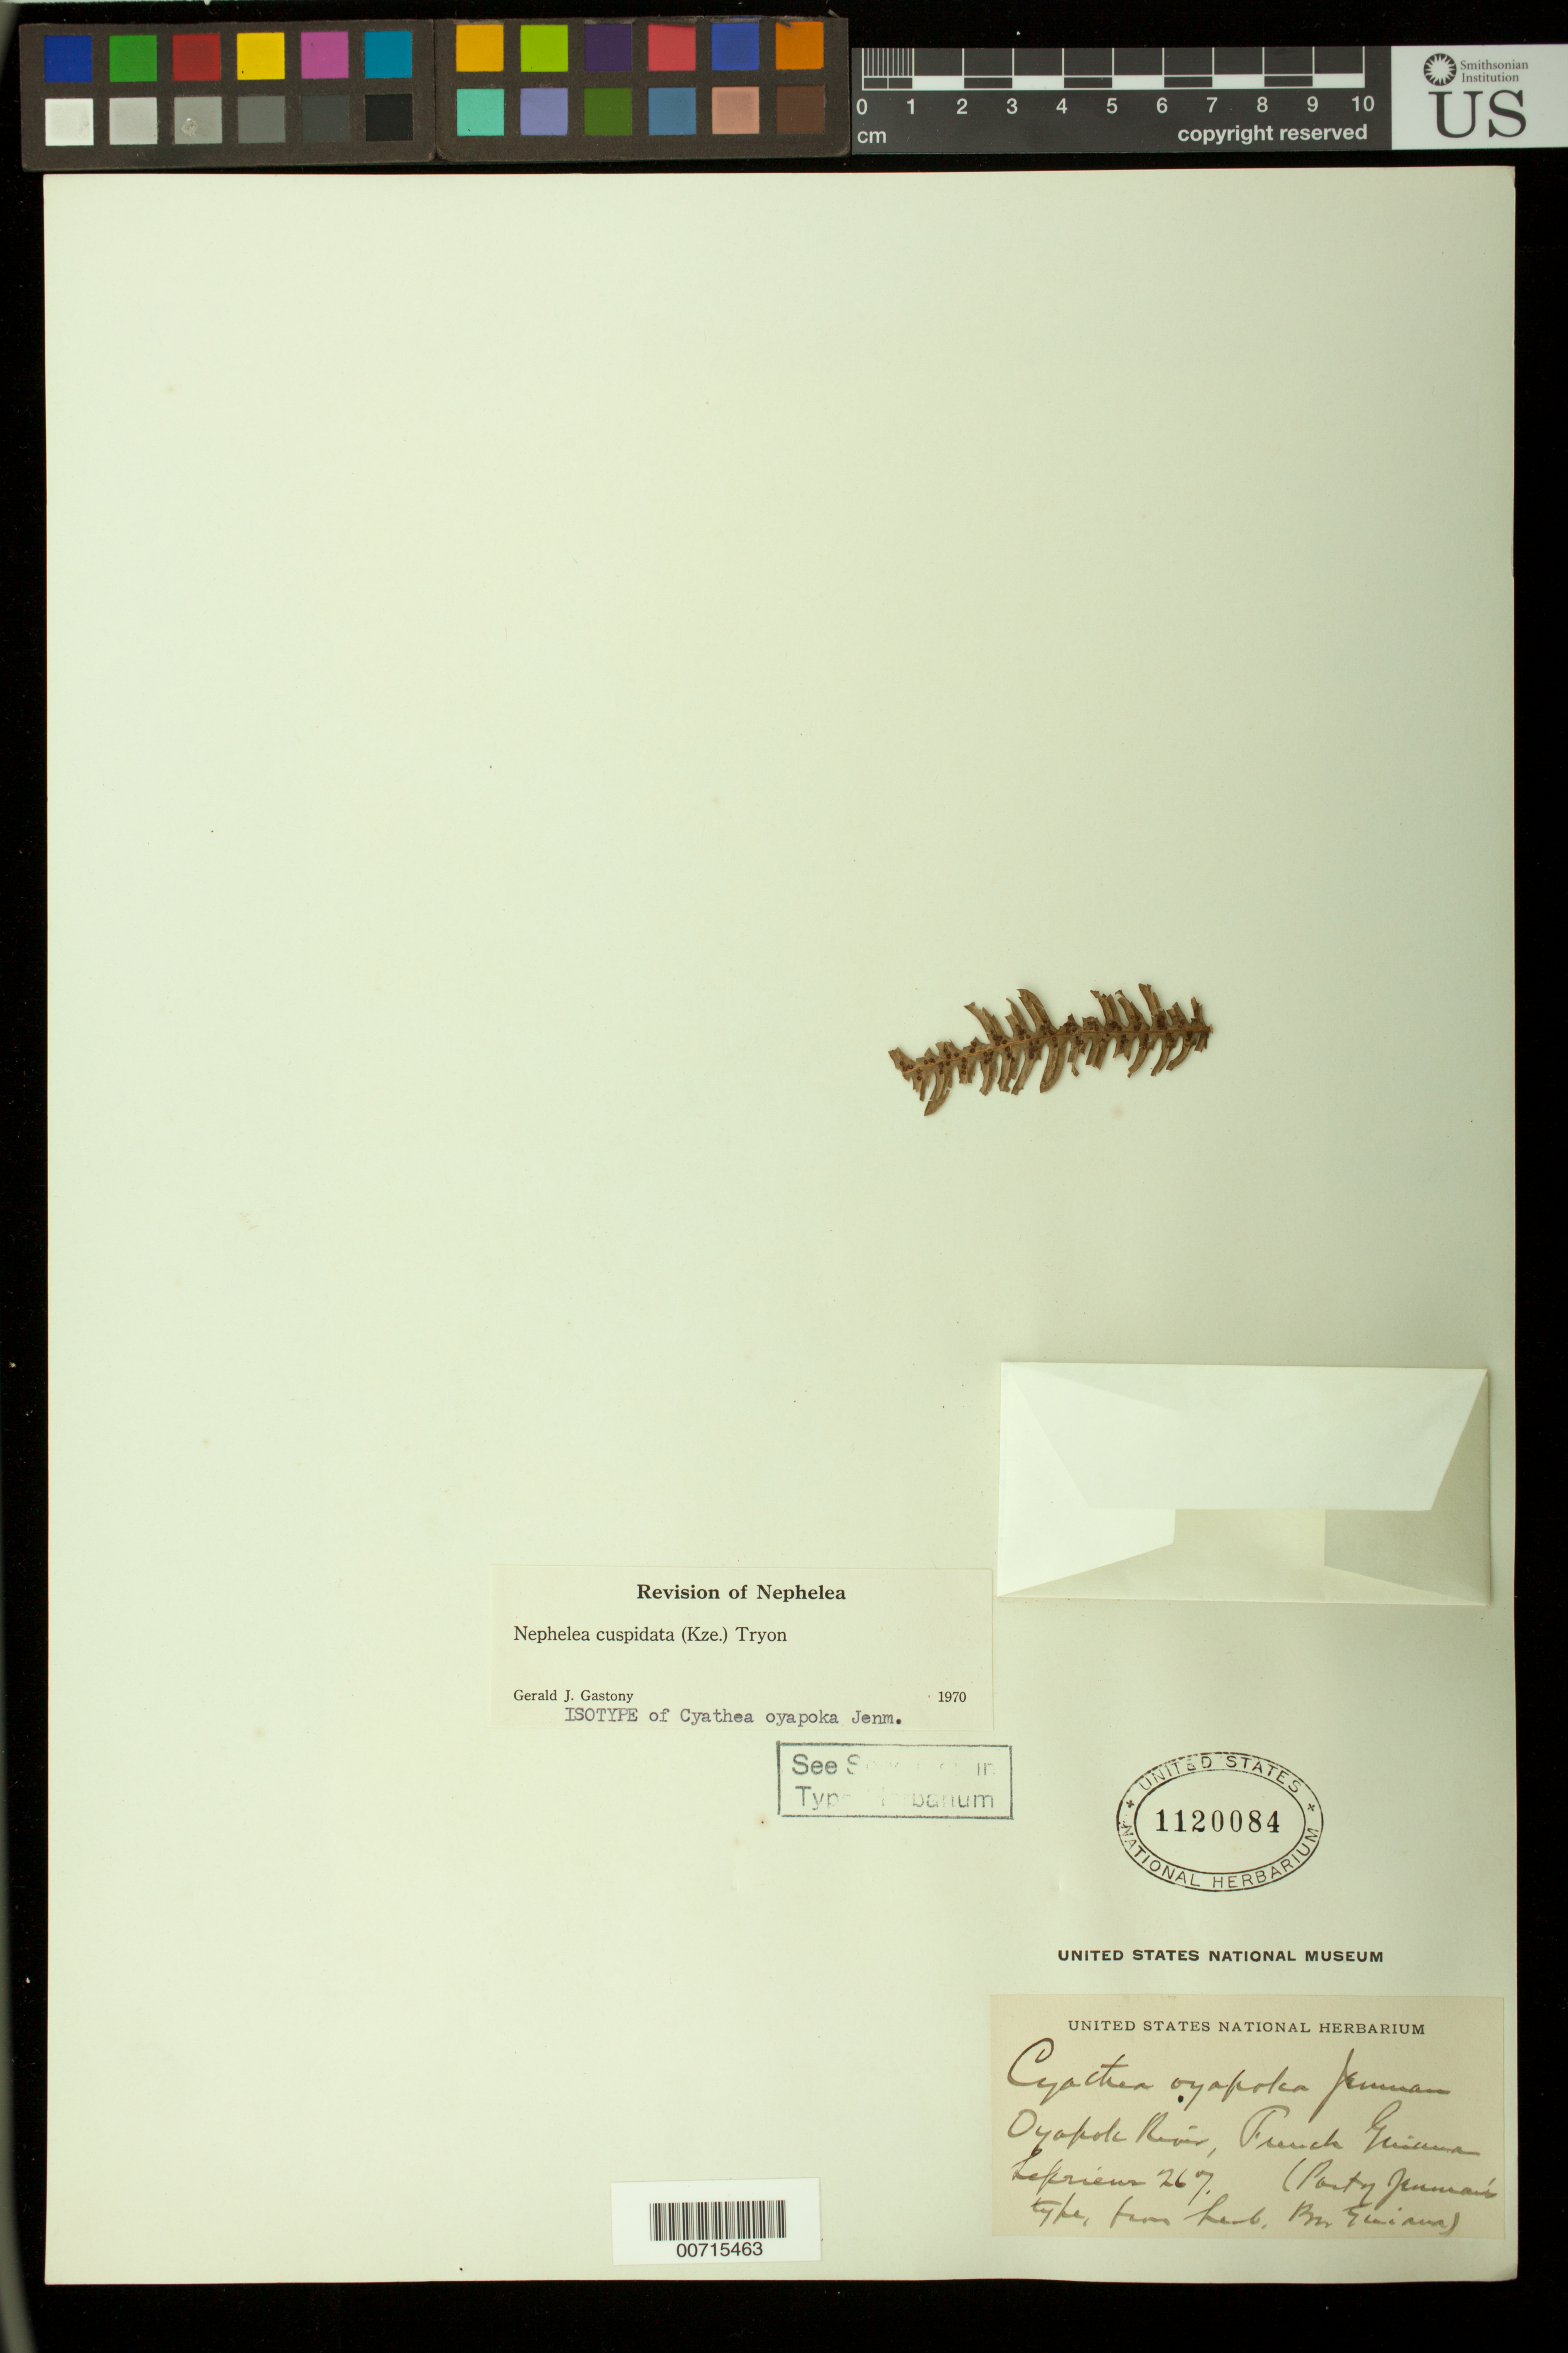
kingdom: Plantae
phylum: Tracheophyta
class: Polypodiopsida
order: Cyatheales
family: Cyatheaceae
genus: Alsophila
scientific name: Alsophila cuspidata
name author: (Kunze) D.S. Conant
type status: Type Collection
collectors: F. M. R. Leprieur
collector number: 267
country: French Guiana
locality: Oyapok River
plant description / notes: Fragmentary material of type specimen, "part of Jenman's type, from herb. Br. Guiana"; annotated as isotype by G.J. Gastony (1970)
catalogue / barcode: US 1120084